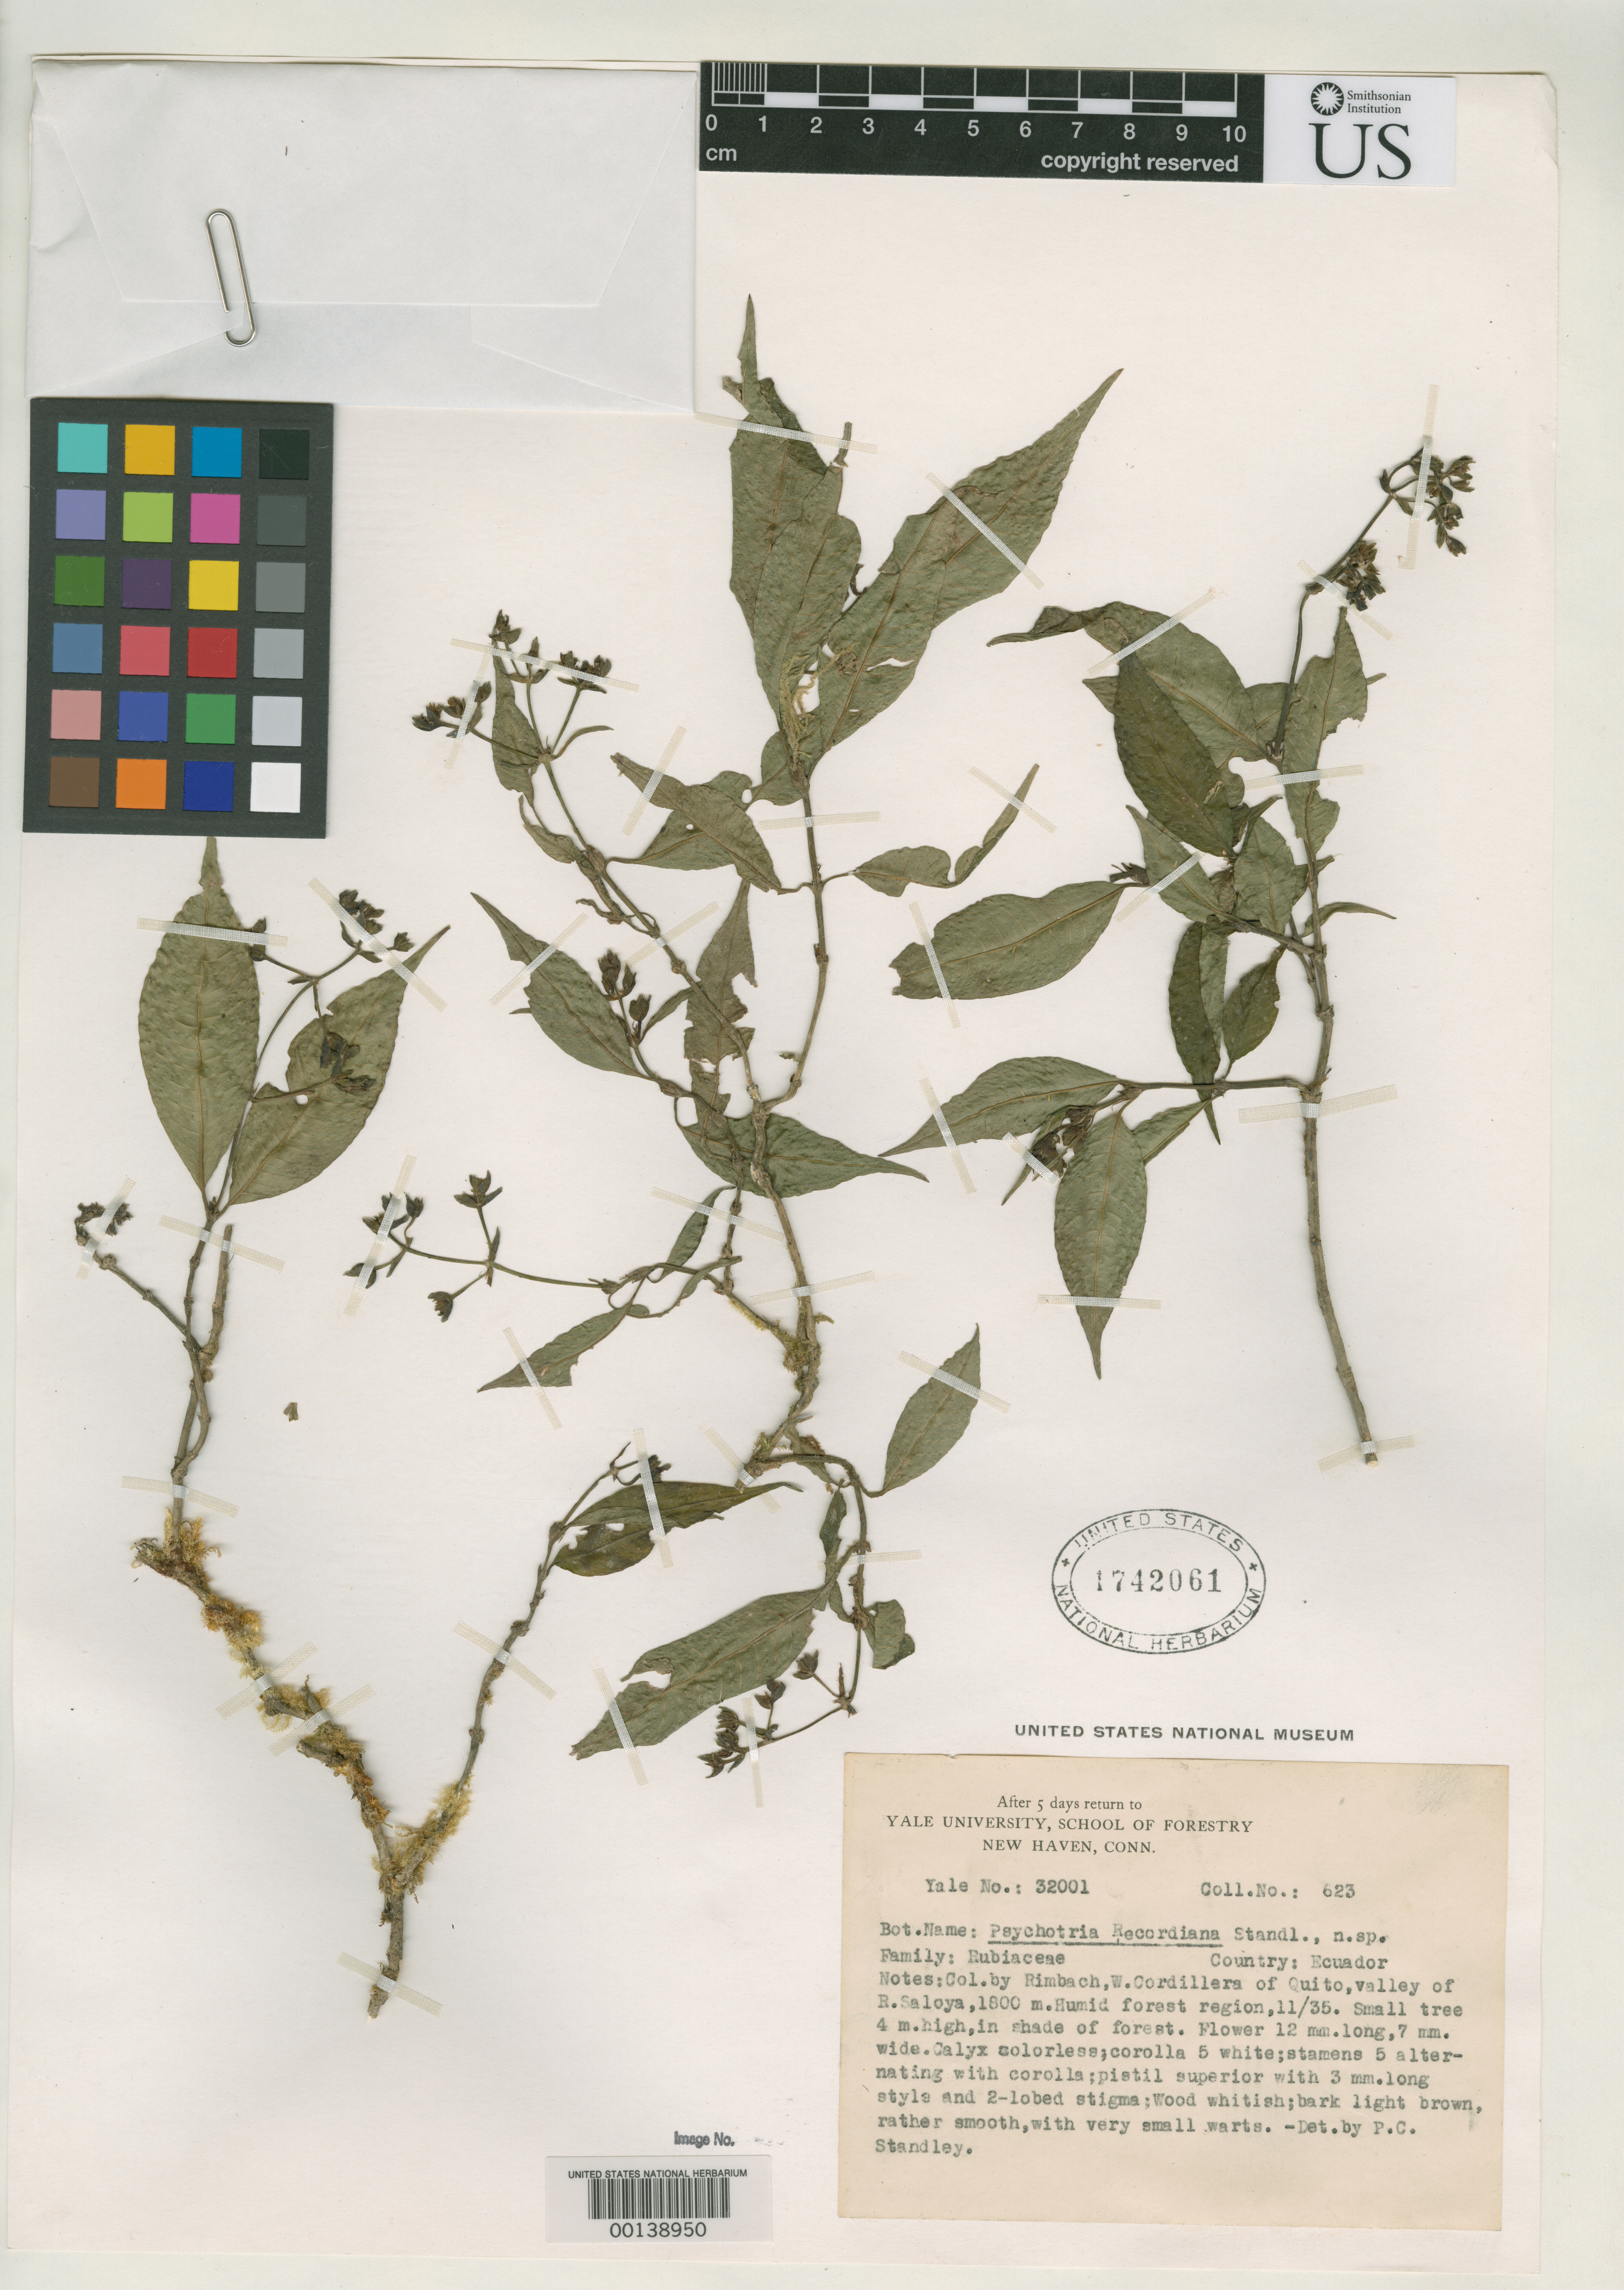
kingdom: Plantae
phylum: Tracheophyta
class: Magnoliopsida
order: Gentianales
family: Rubiaceae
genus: Psychotria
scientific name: Psychotria recordiana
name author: Standl.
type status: Isotype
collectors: A. Rimbach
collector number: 623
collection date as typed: Nov 1935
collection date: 1935-11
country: Ecuador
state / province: Pichincha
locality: W Cordillera of Quito, Valley of Rio Salaya.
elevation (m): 1800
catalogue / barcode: US 1742061